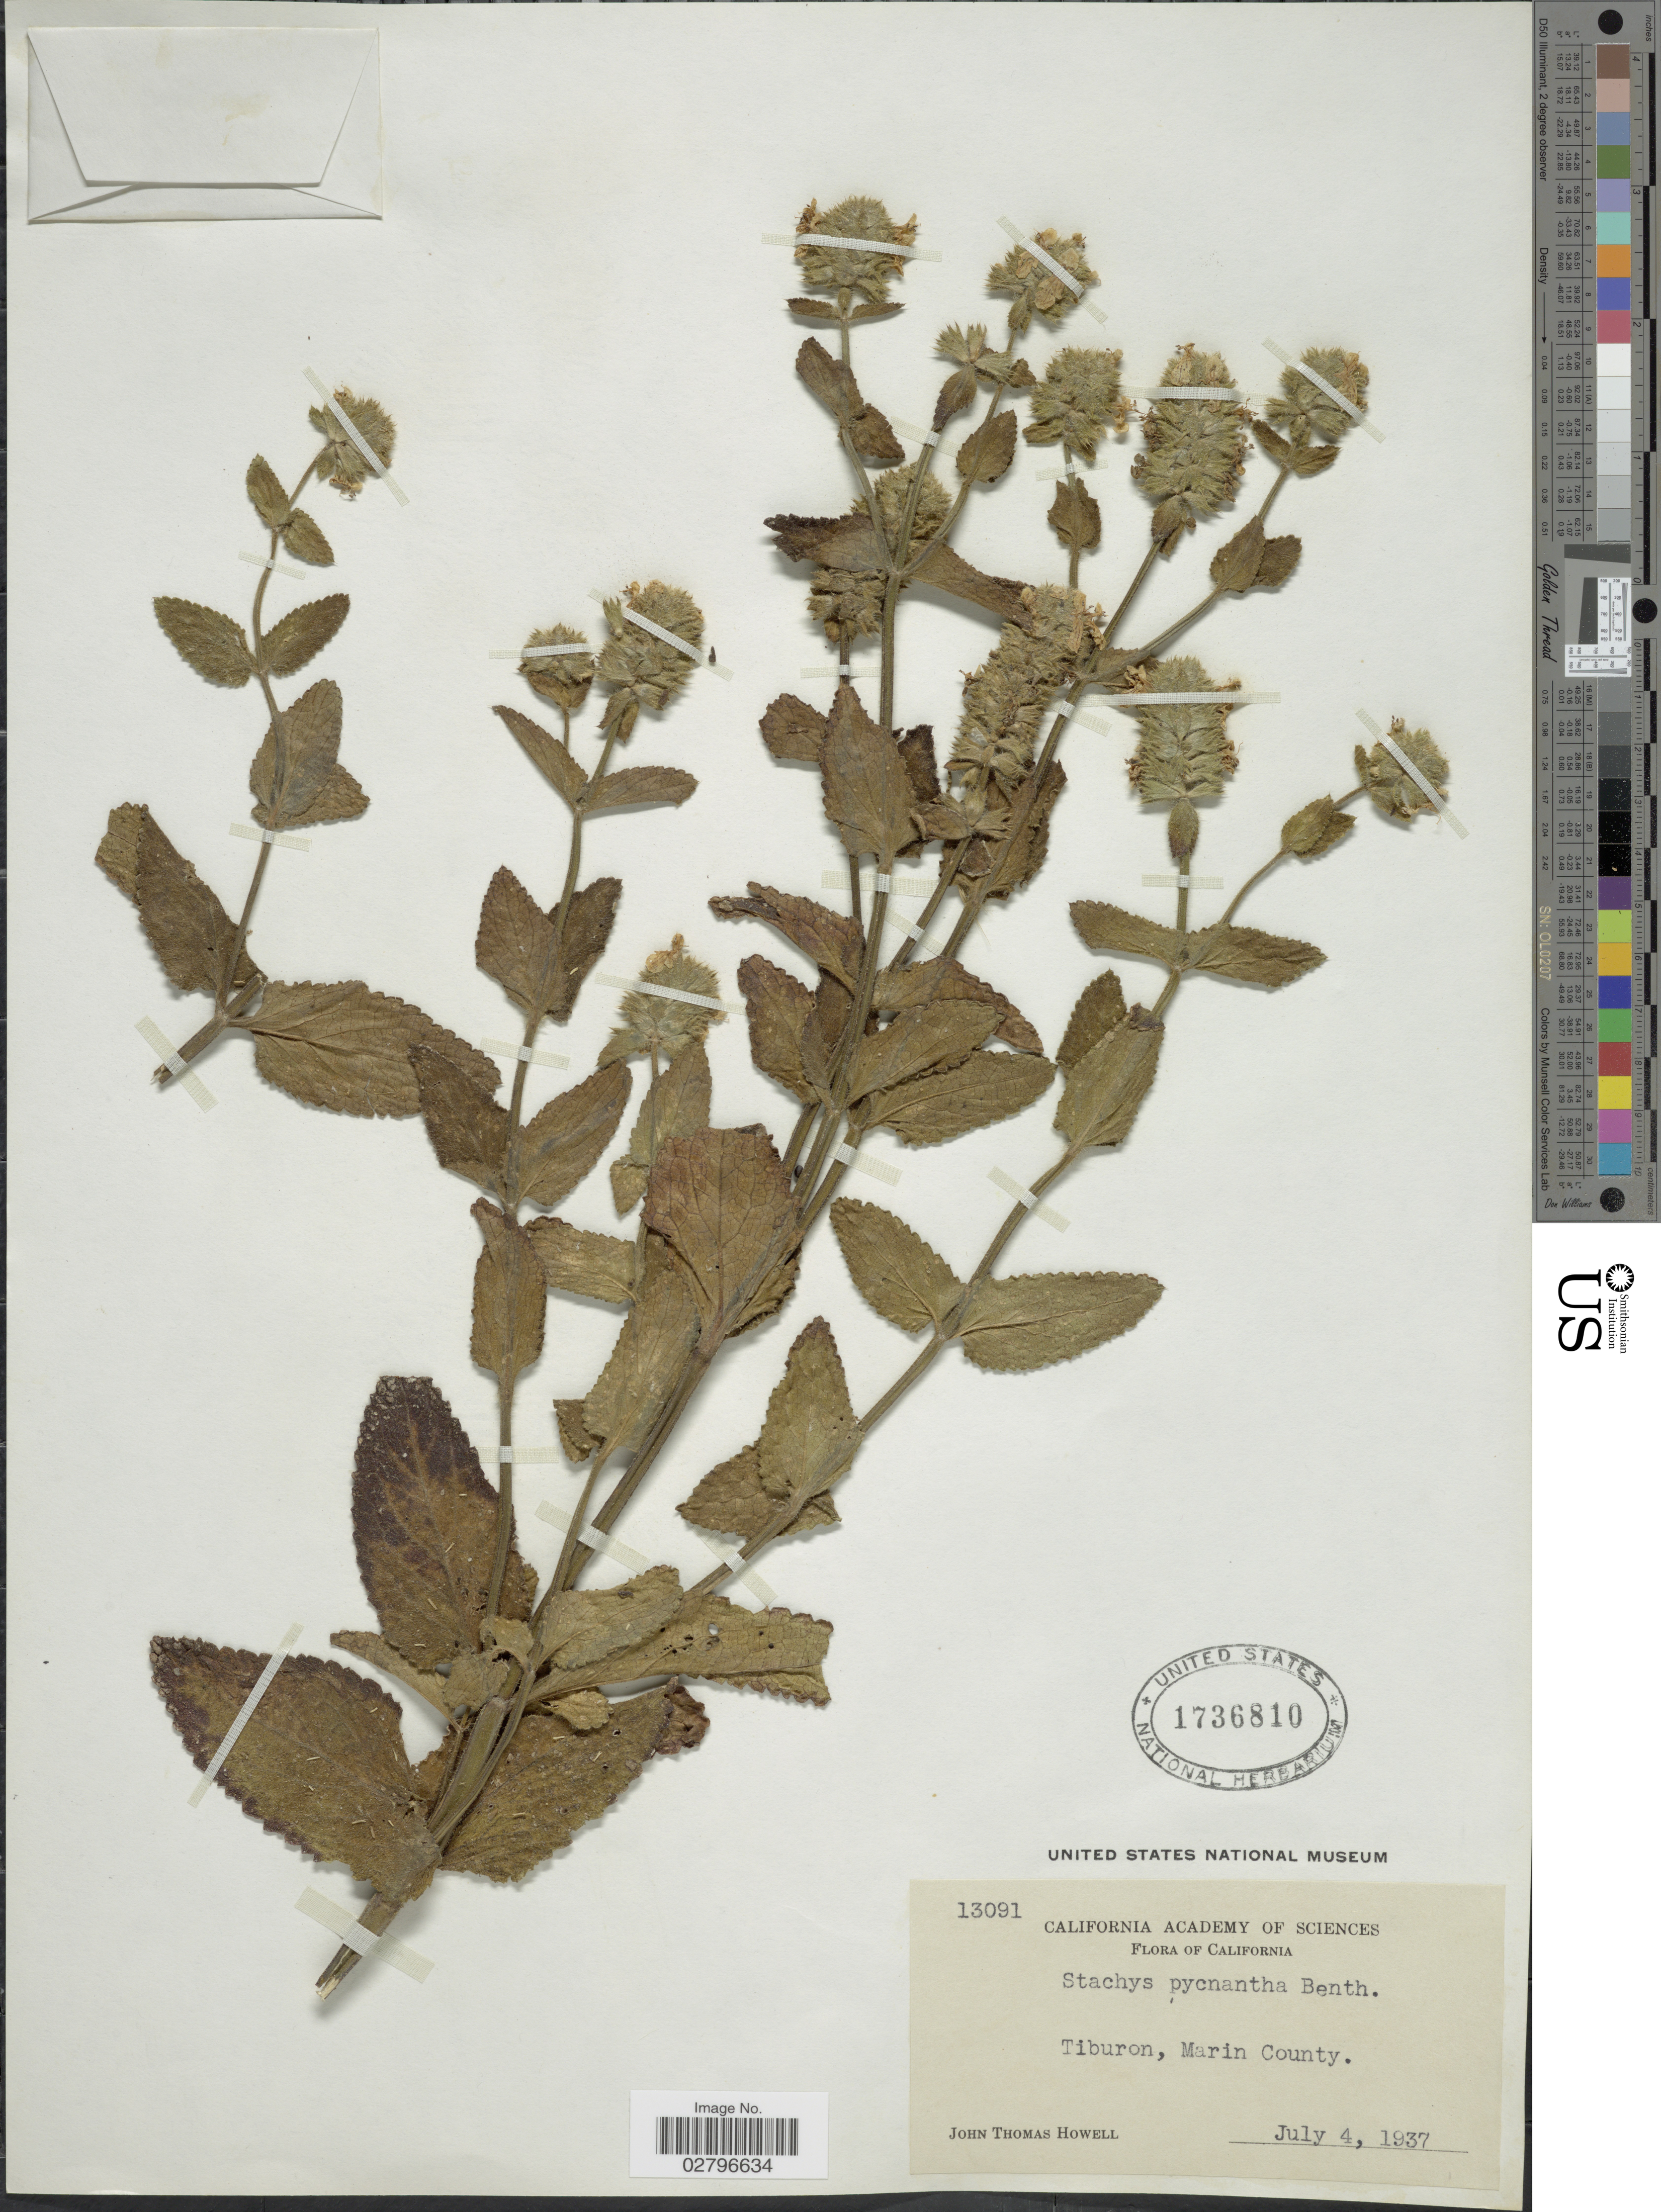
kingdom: Plantae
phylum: Tracheophyta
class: Magnoliopsida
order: Lamiales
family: Lamiaceae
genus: Stachys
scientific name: Stachys pycnantha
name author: Benth.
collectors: J. T. Howell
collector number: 13091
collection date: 1937-07-04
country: United States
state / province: California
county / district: Marin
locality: Tiburon, Marin County.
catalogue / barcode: US 1736810